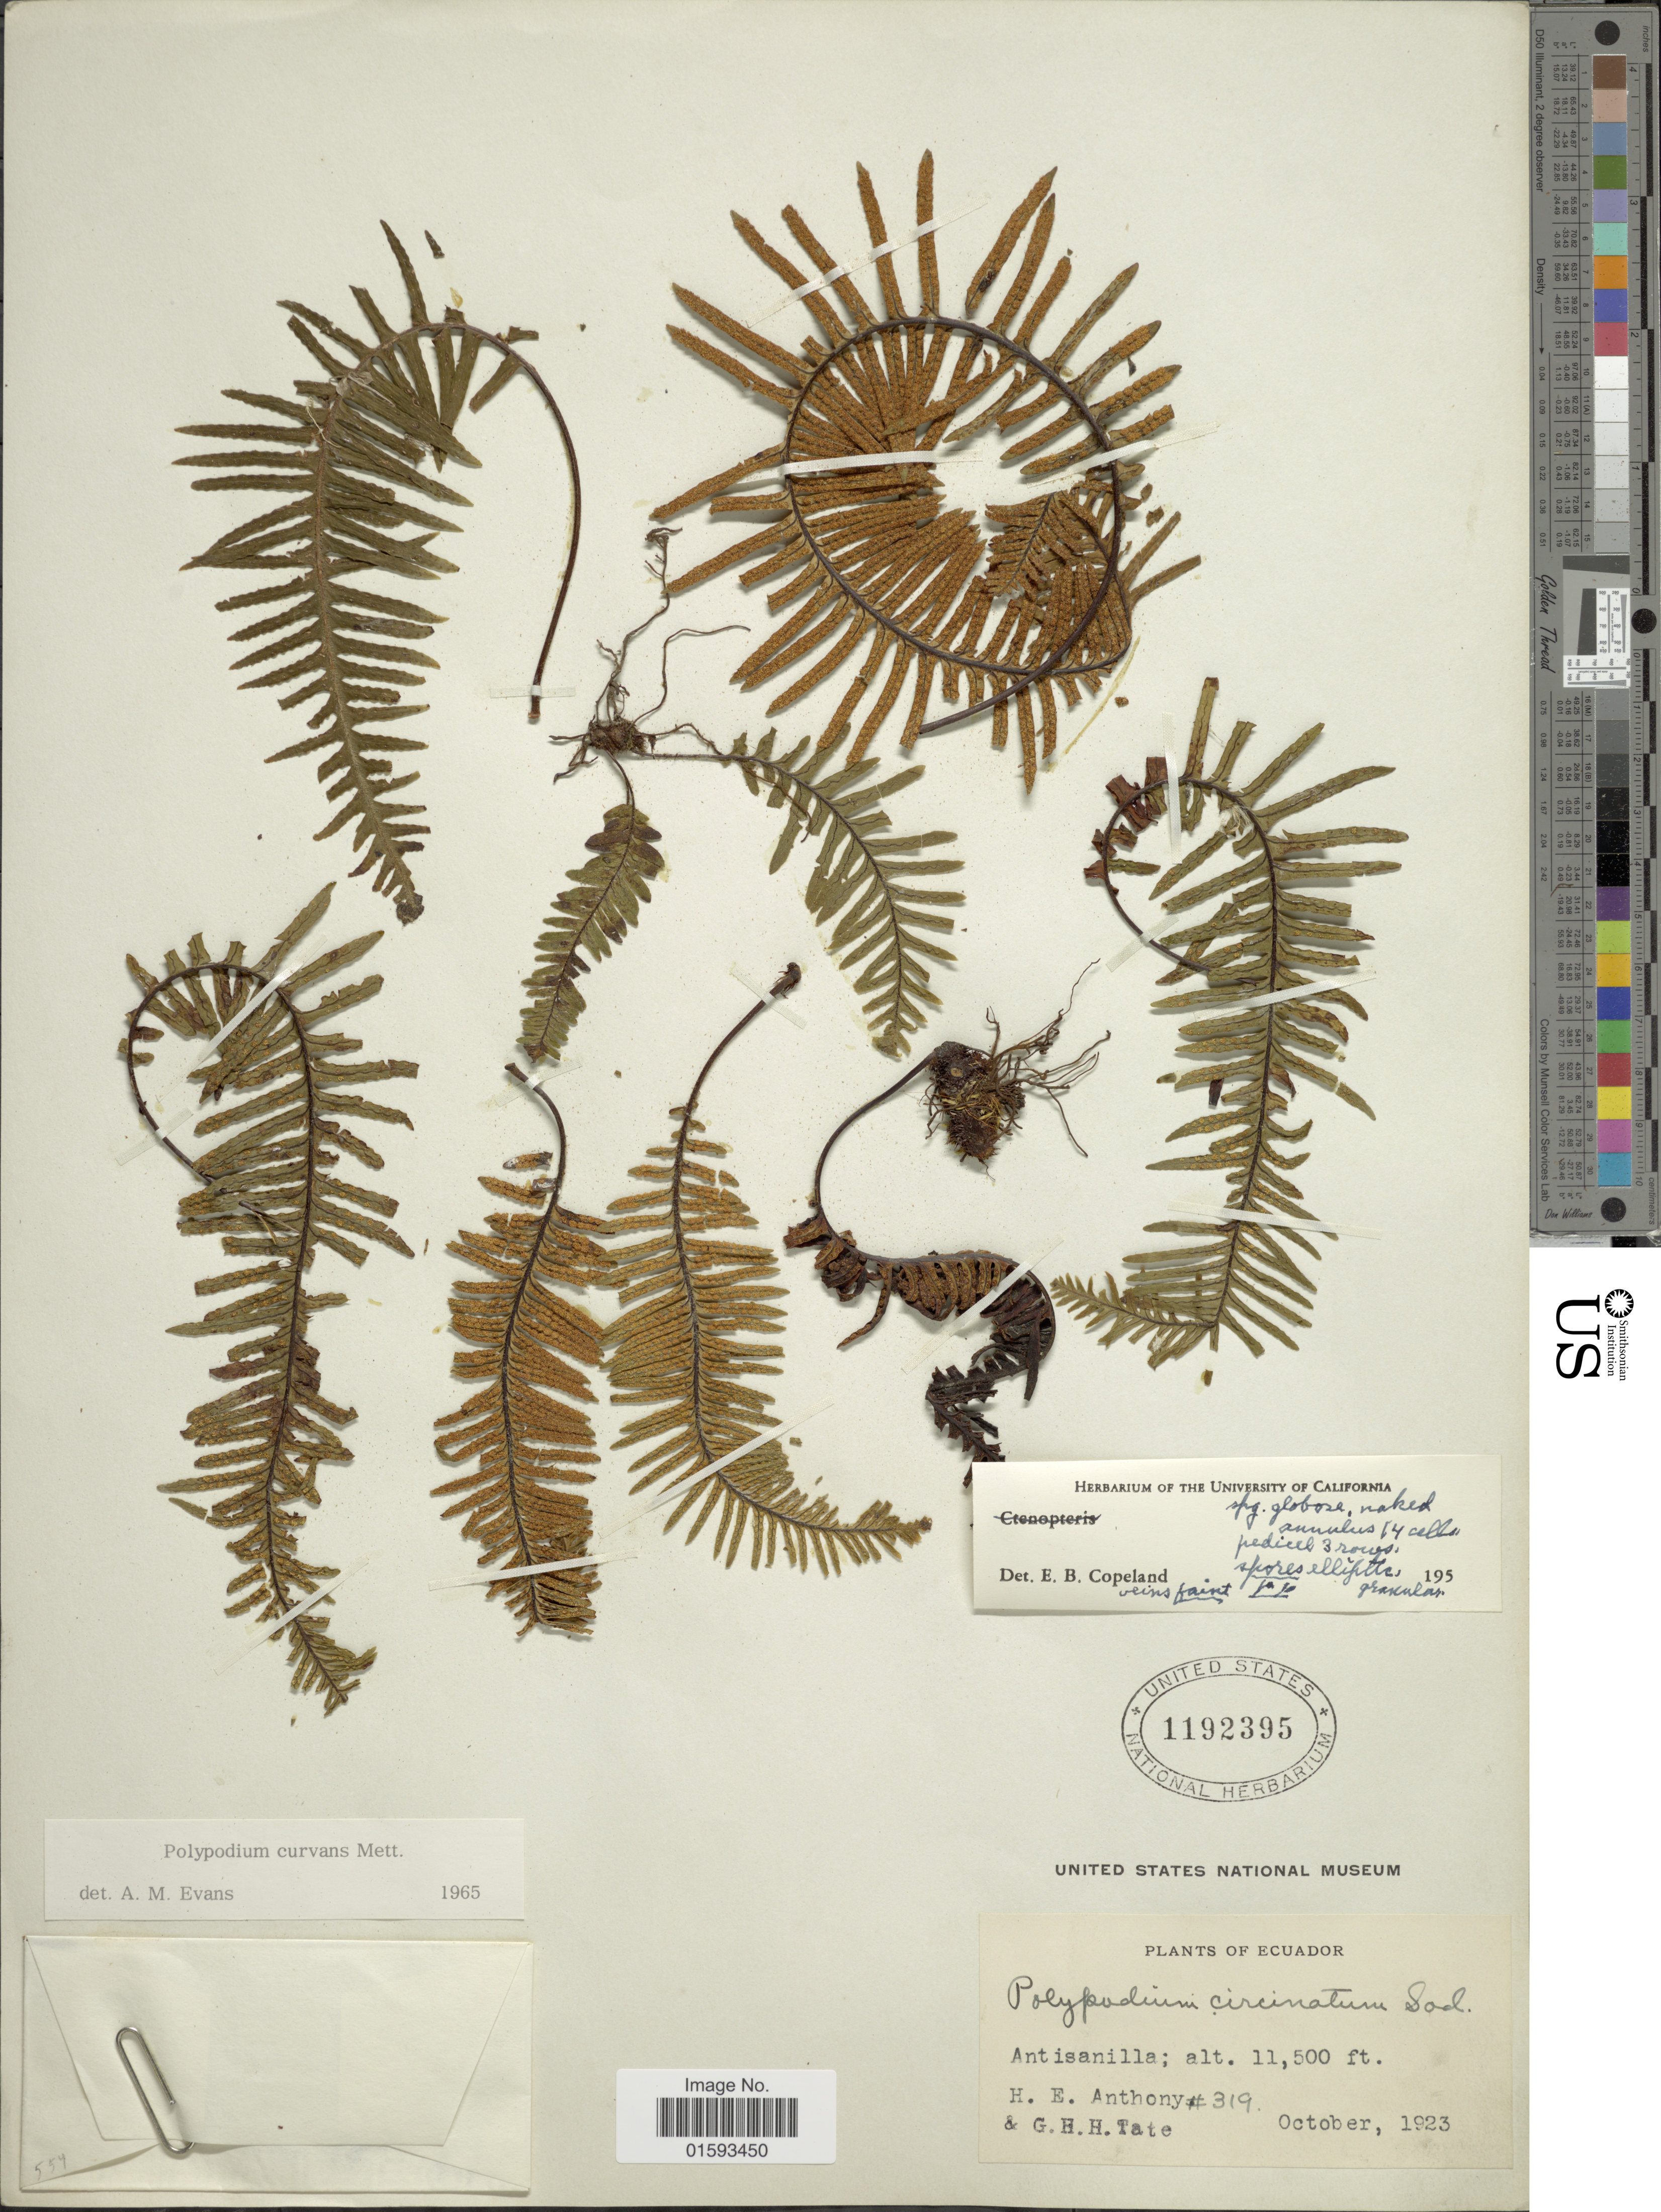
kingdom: Plantae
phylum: Tracheophyta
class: Polypodiopsida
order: Polypodiales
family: Polypodiaceae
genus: Pecluma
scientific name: Pecluma curvans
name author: (Mett.) Price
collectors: H. E. Anthony & G. H. H.Tate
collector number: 319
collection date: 1923-10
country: Ecuador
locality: Antisanilla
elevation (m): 3505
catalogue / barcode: US 1192395